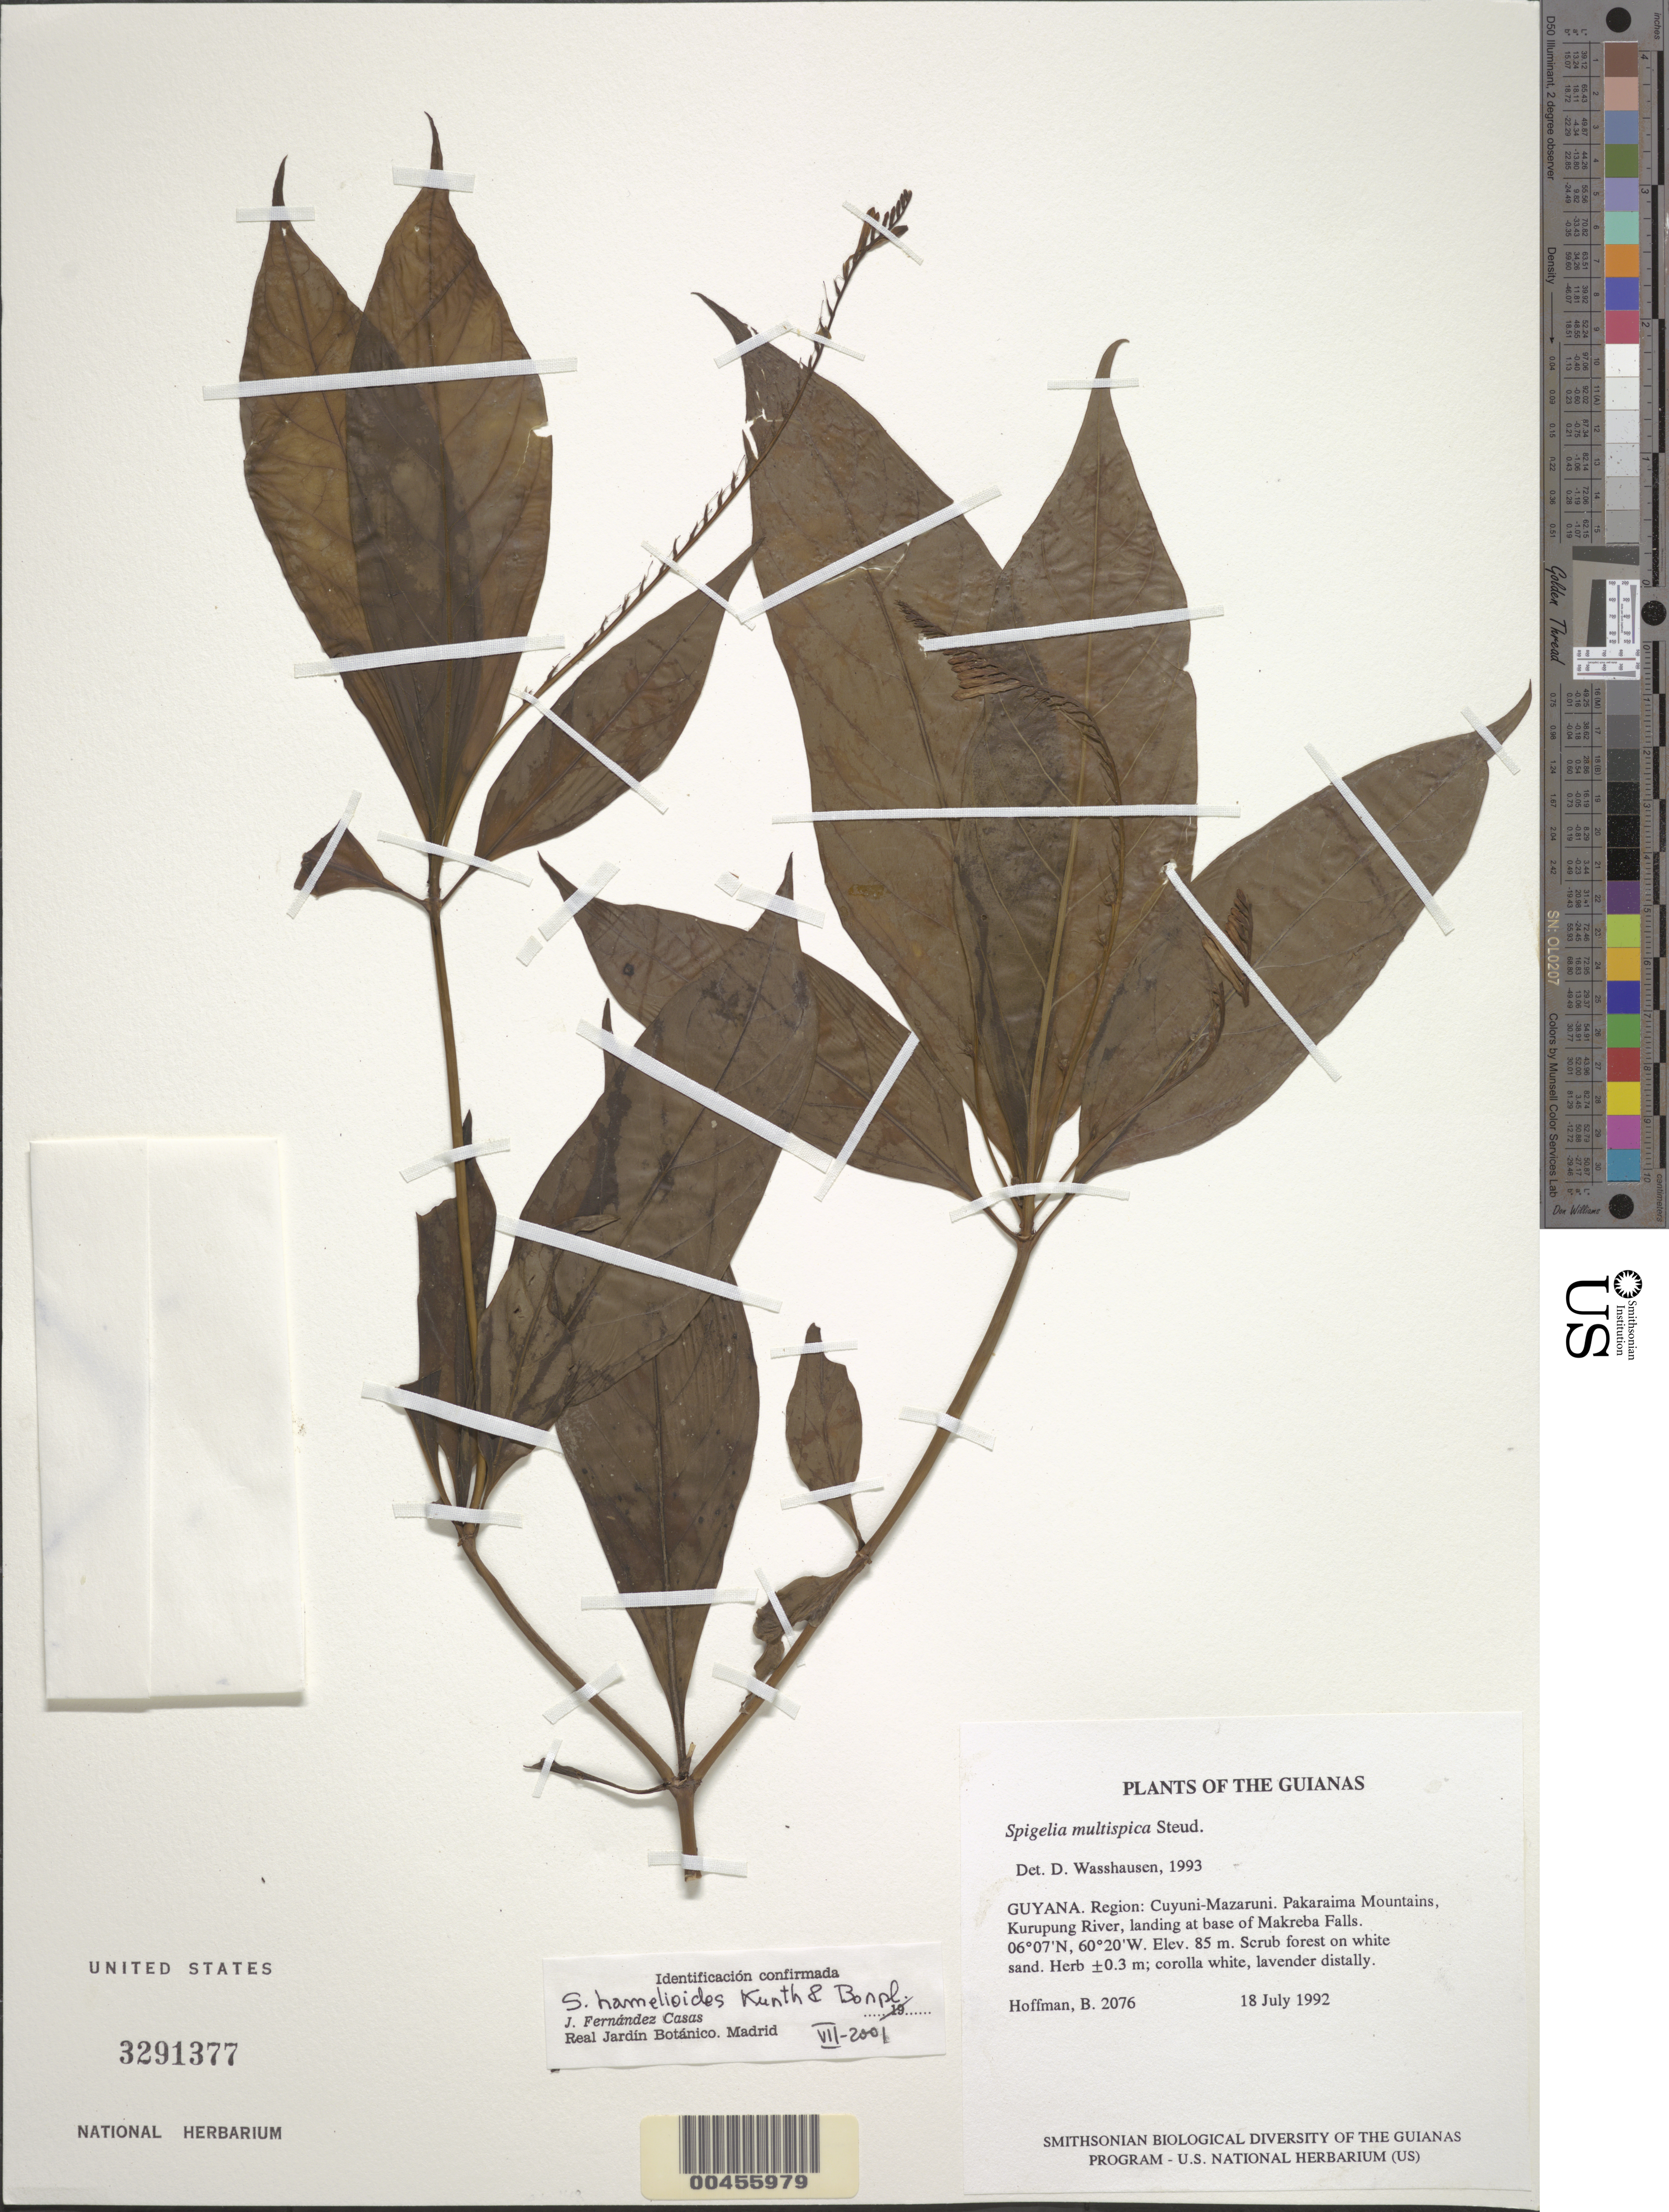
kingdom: Plantae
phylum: Tracheophyta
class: Magnoliopsida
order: Gentianales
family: Loganiaceae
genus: Spigelia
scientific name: Spigelia multispica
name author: Steud.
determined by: Fernández Casas, F. J.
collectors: B. Hoffman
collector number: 2076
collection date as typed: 18 July 1992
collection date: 1992-07-18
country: Guyana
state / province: Cuyuni-Mazaruni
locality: Pakaraima Mountains, Kurupung River, landing at base of Makreba Falls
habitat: Scrub forest on white sand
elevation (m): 85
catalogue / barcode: US 3291377